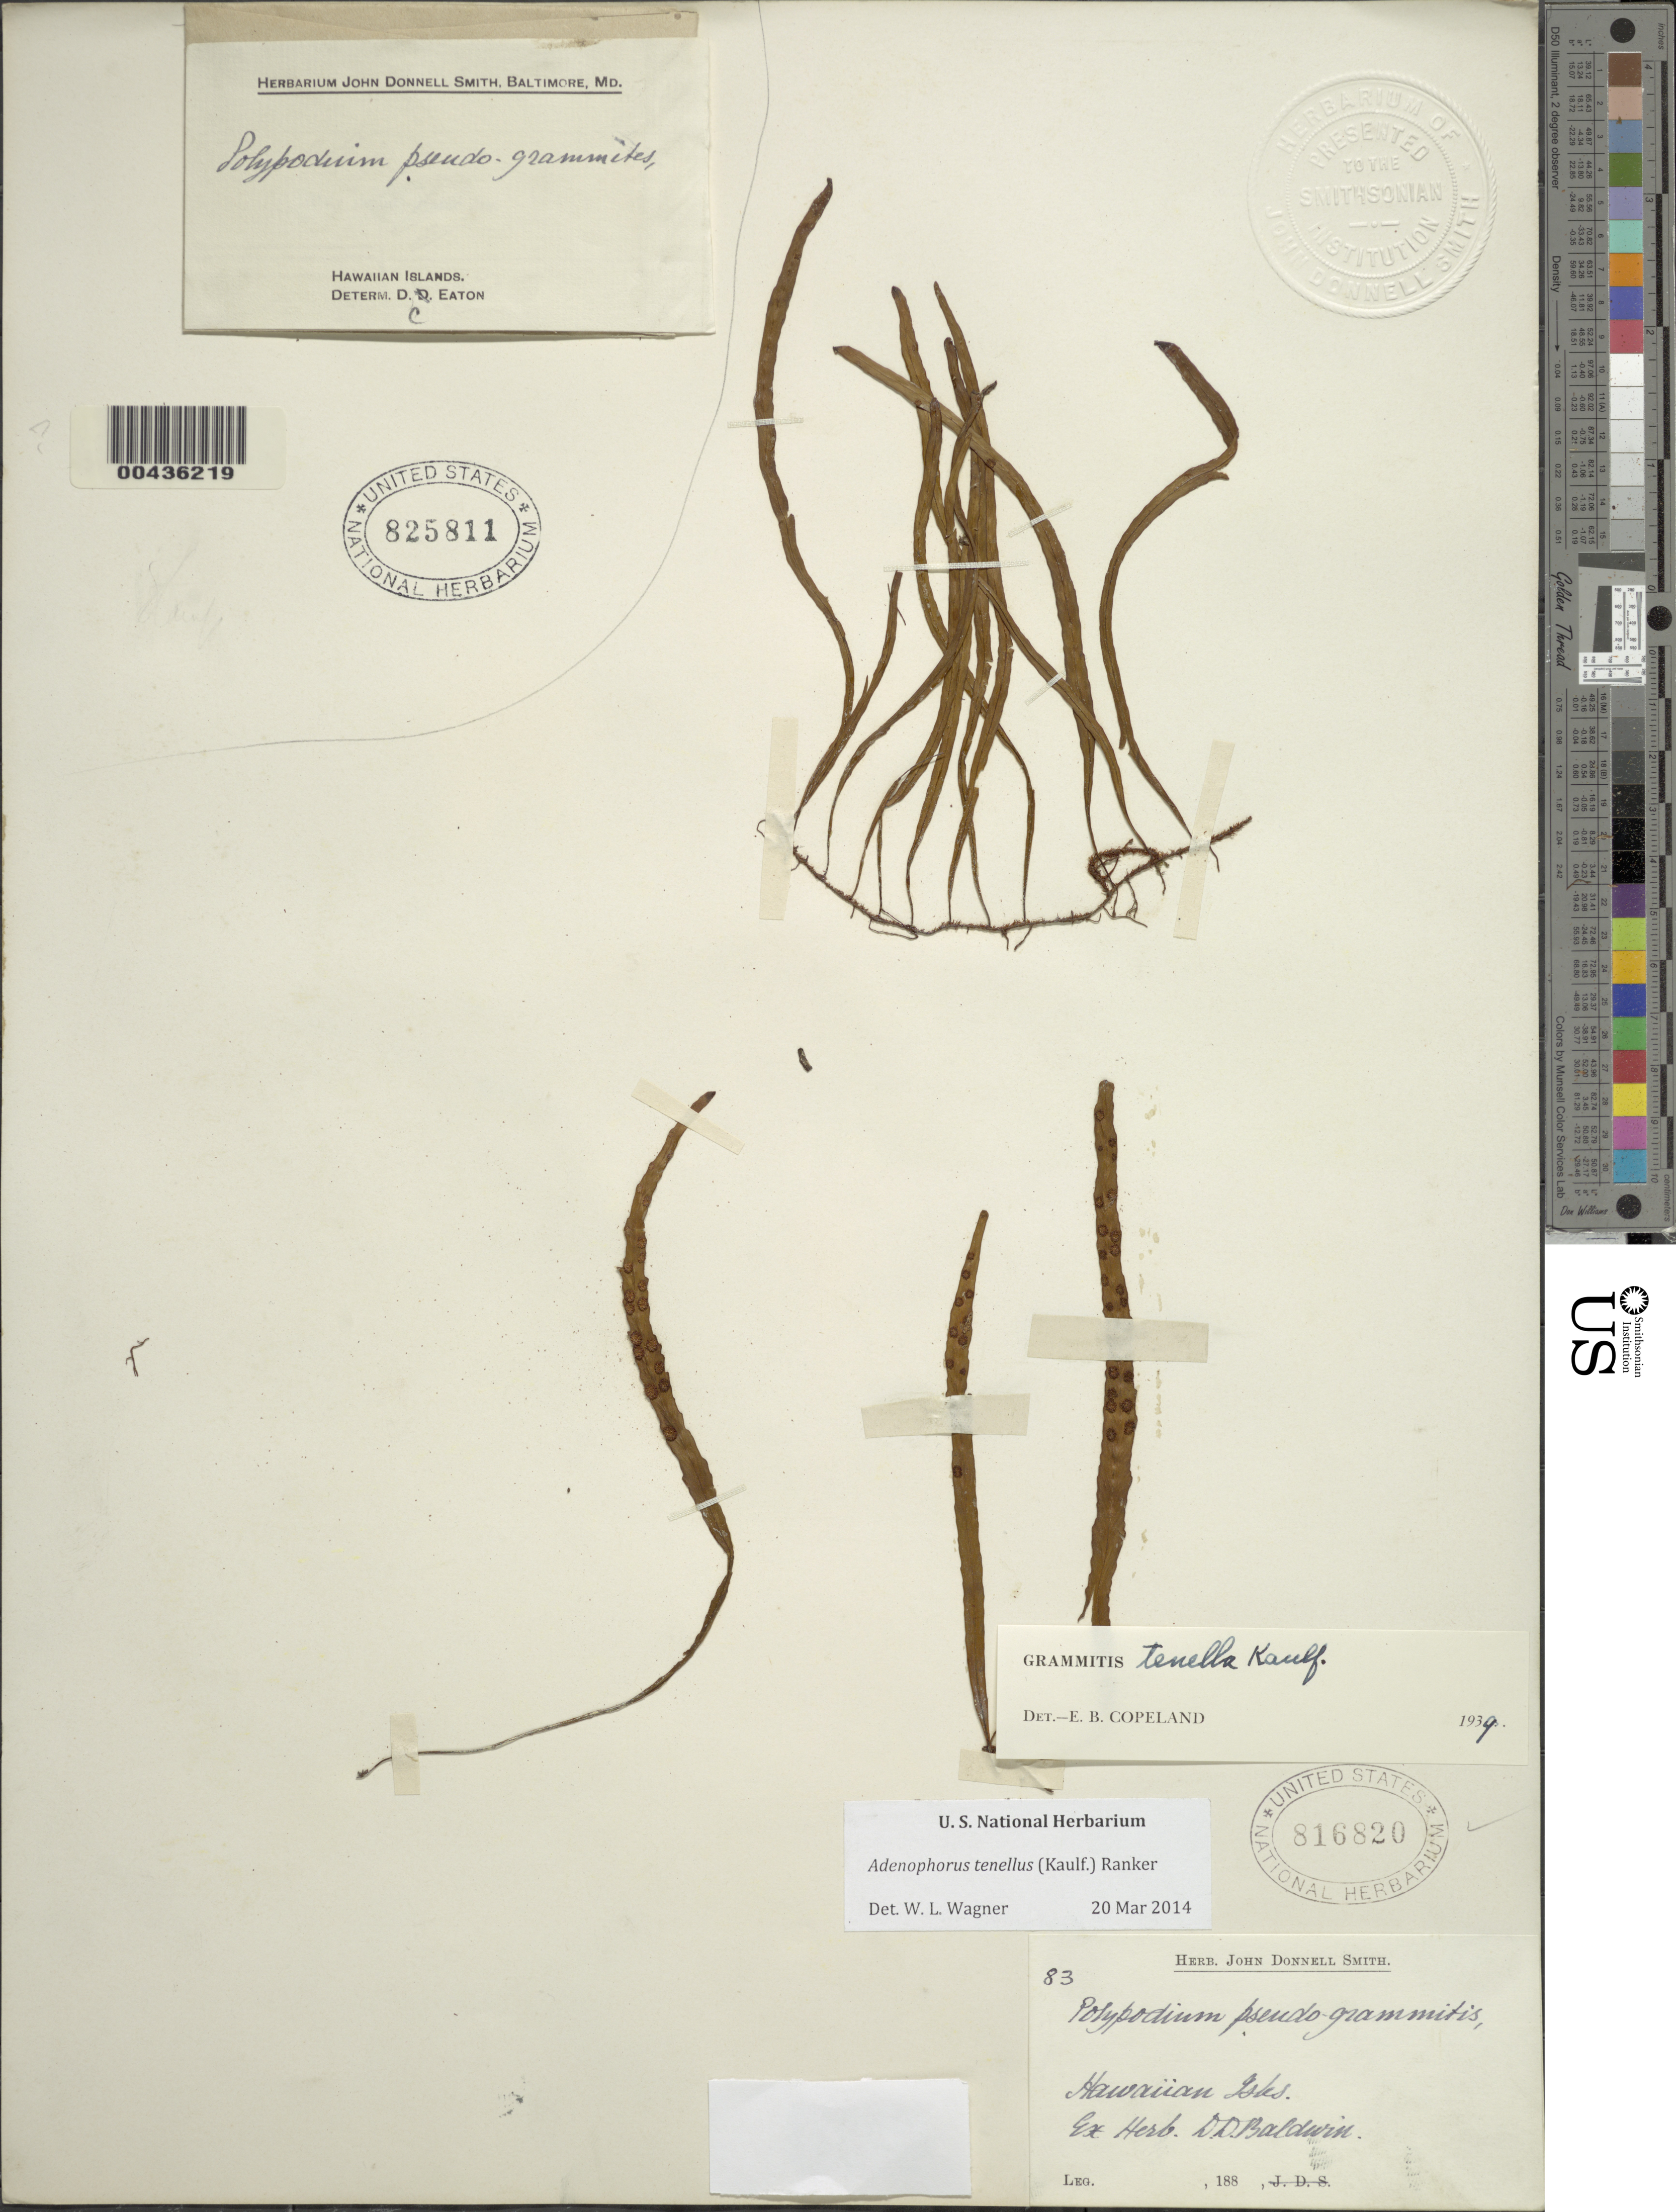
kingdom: Plantae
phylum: Tracheophyta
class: Polypodiopsida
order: Polypodiales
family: Polypodiaceae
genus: Adenophorus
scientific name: Adenophorus tenellus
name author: (Kaulf.) Ranker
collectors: J. Donnell Smith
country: United States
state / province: Hawaii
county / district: Hawaii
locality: Hawaiian Islands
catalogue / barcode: US 825811